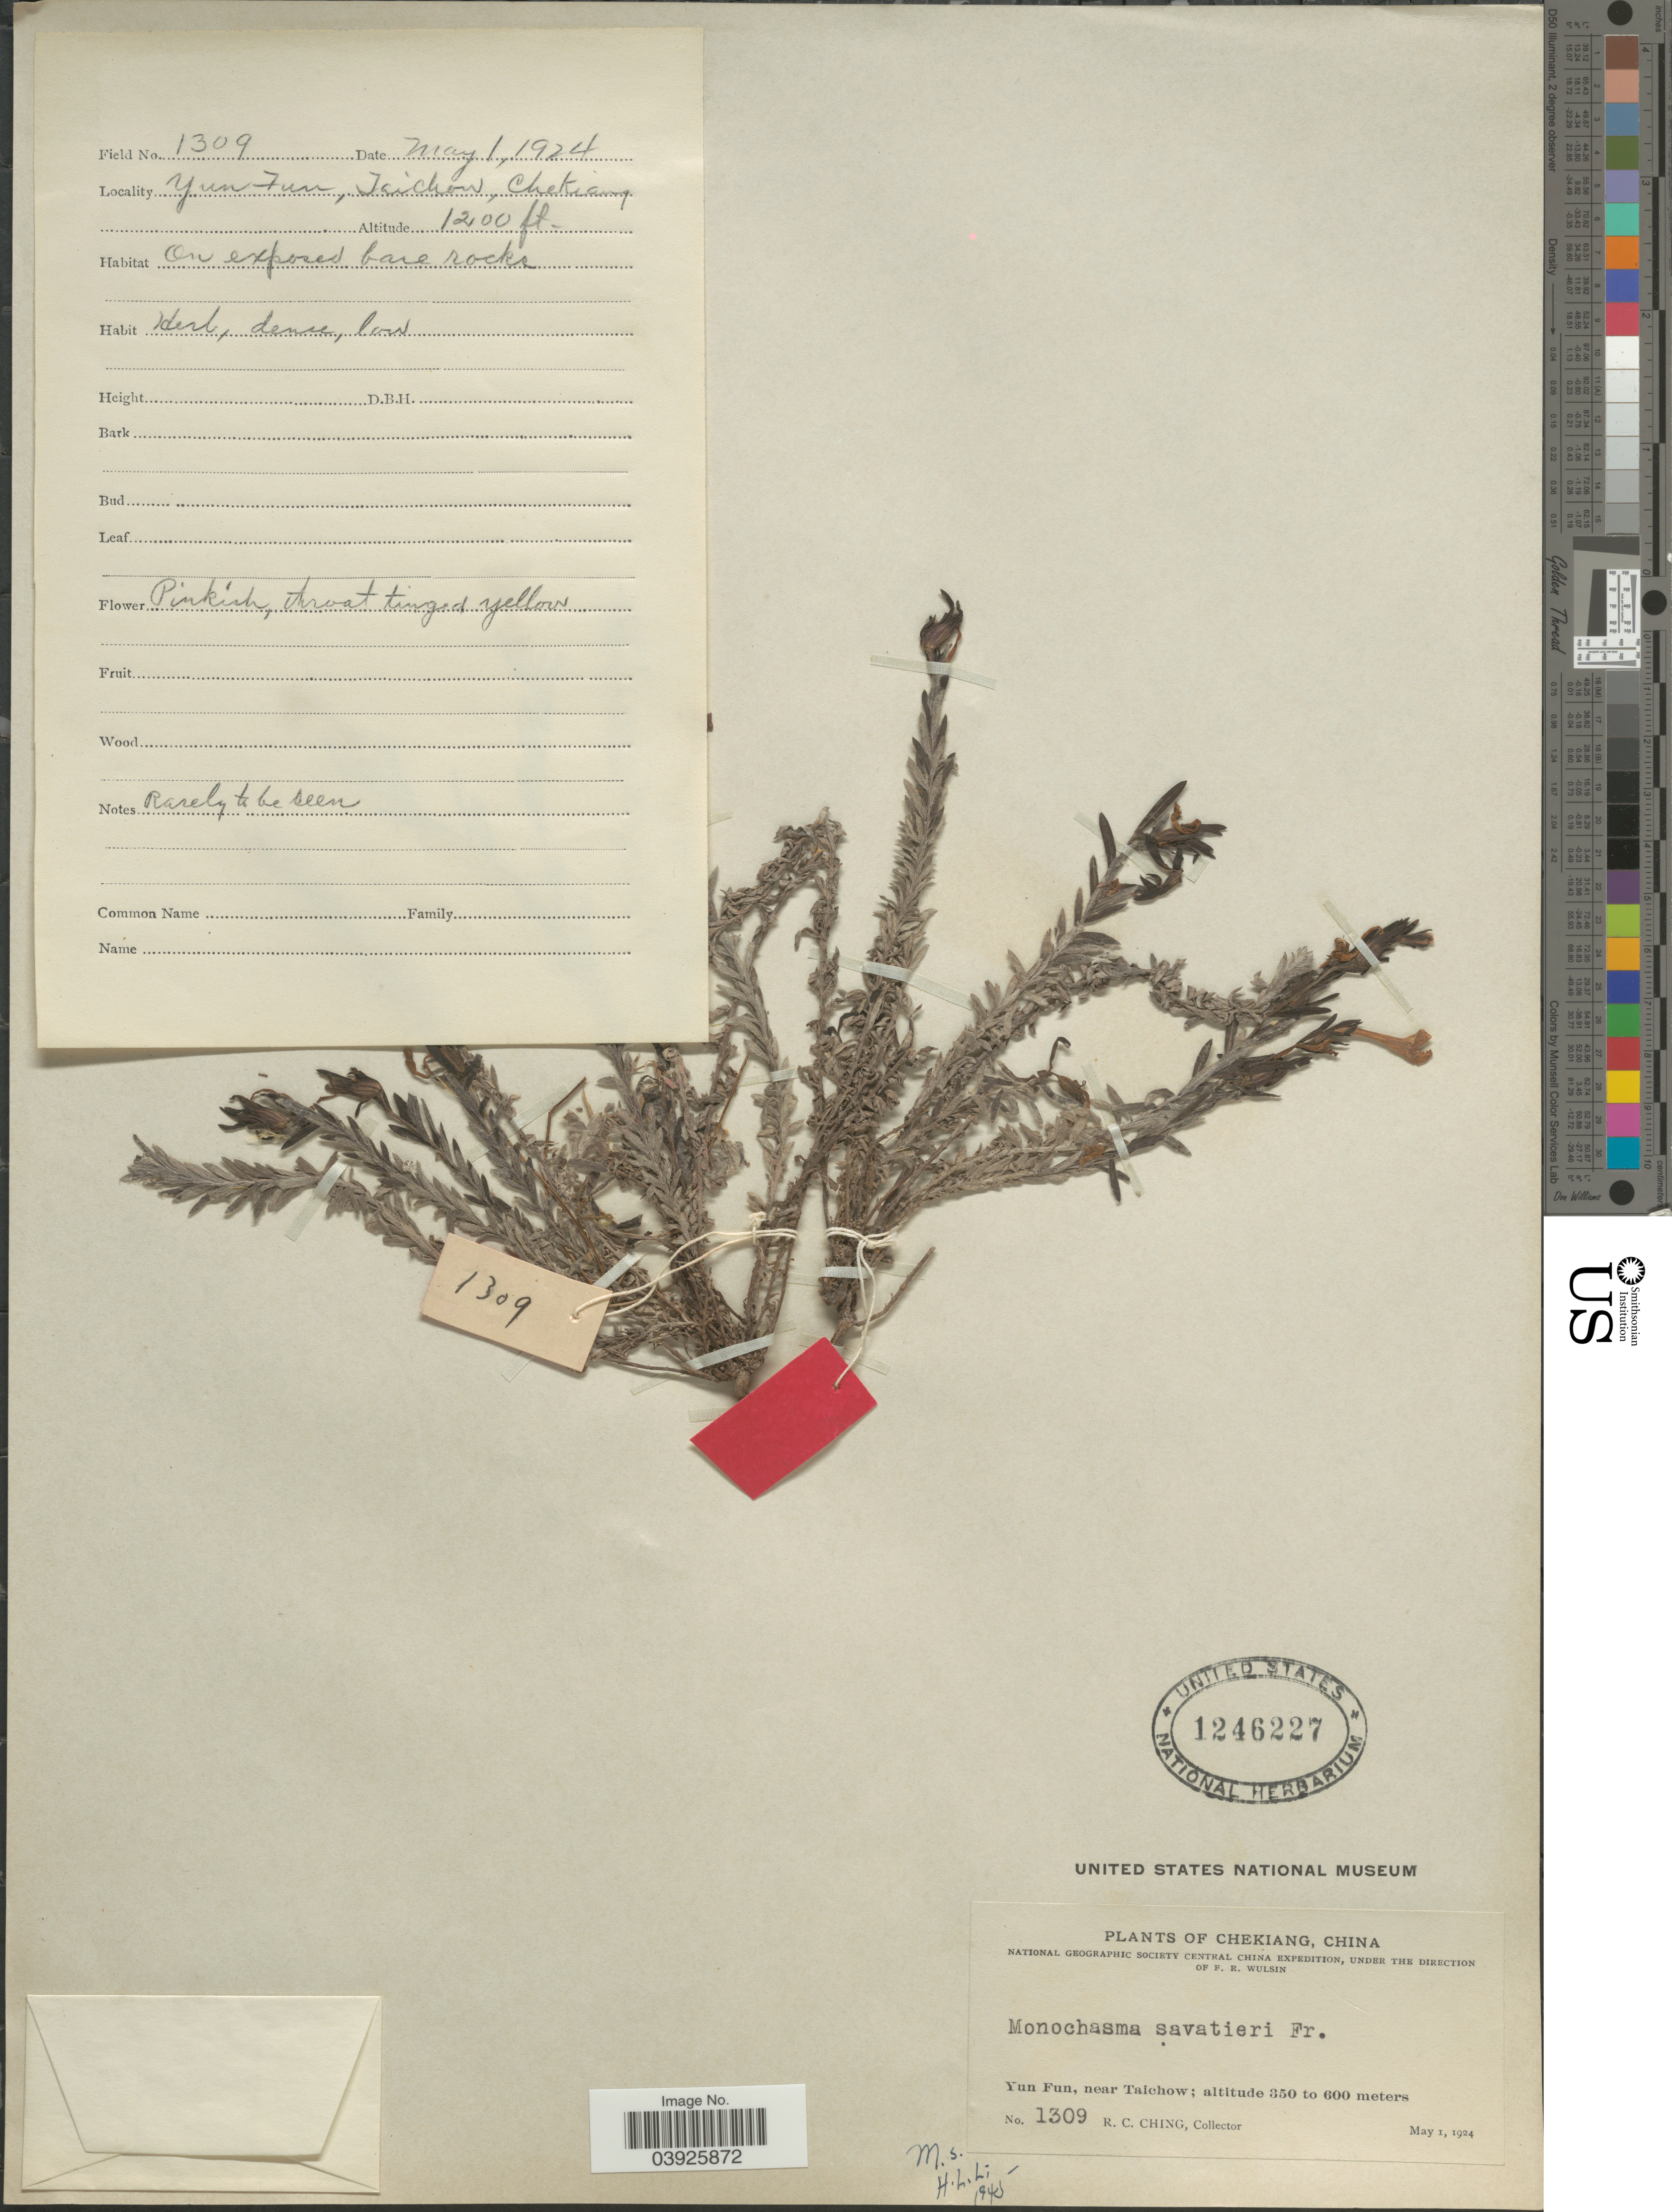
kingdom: Plantae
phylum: Tracheophyta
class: Magnoliopsida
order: Lamiales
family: Orobanchaceae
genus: Monochasma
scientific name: Monochasma savatieri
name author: Franch. ex Maxim.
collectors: R. C. Ching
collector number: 1309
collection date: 1924-05-01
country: China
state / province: Zhejiang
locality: Chekiang. Yun Fun, near Taichow. Yun Fun, Taichow, Chekiang. On exposed bare rocks.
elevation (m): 366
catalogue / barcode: US 1246227